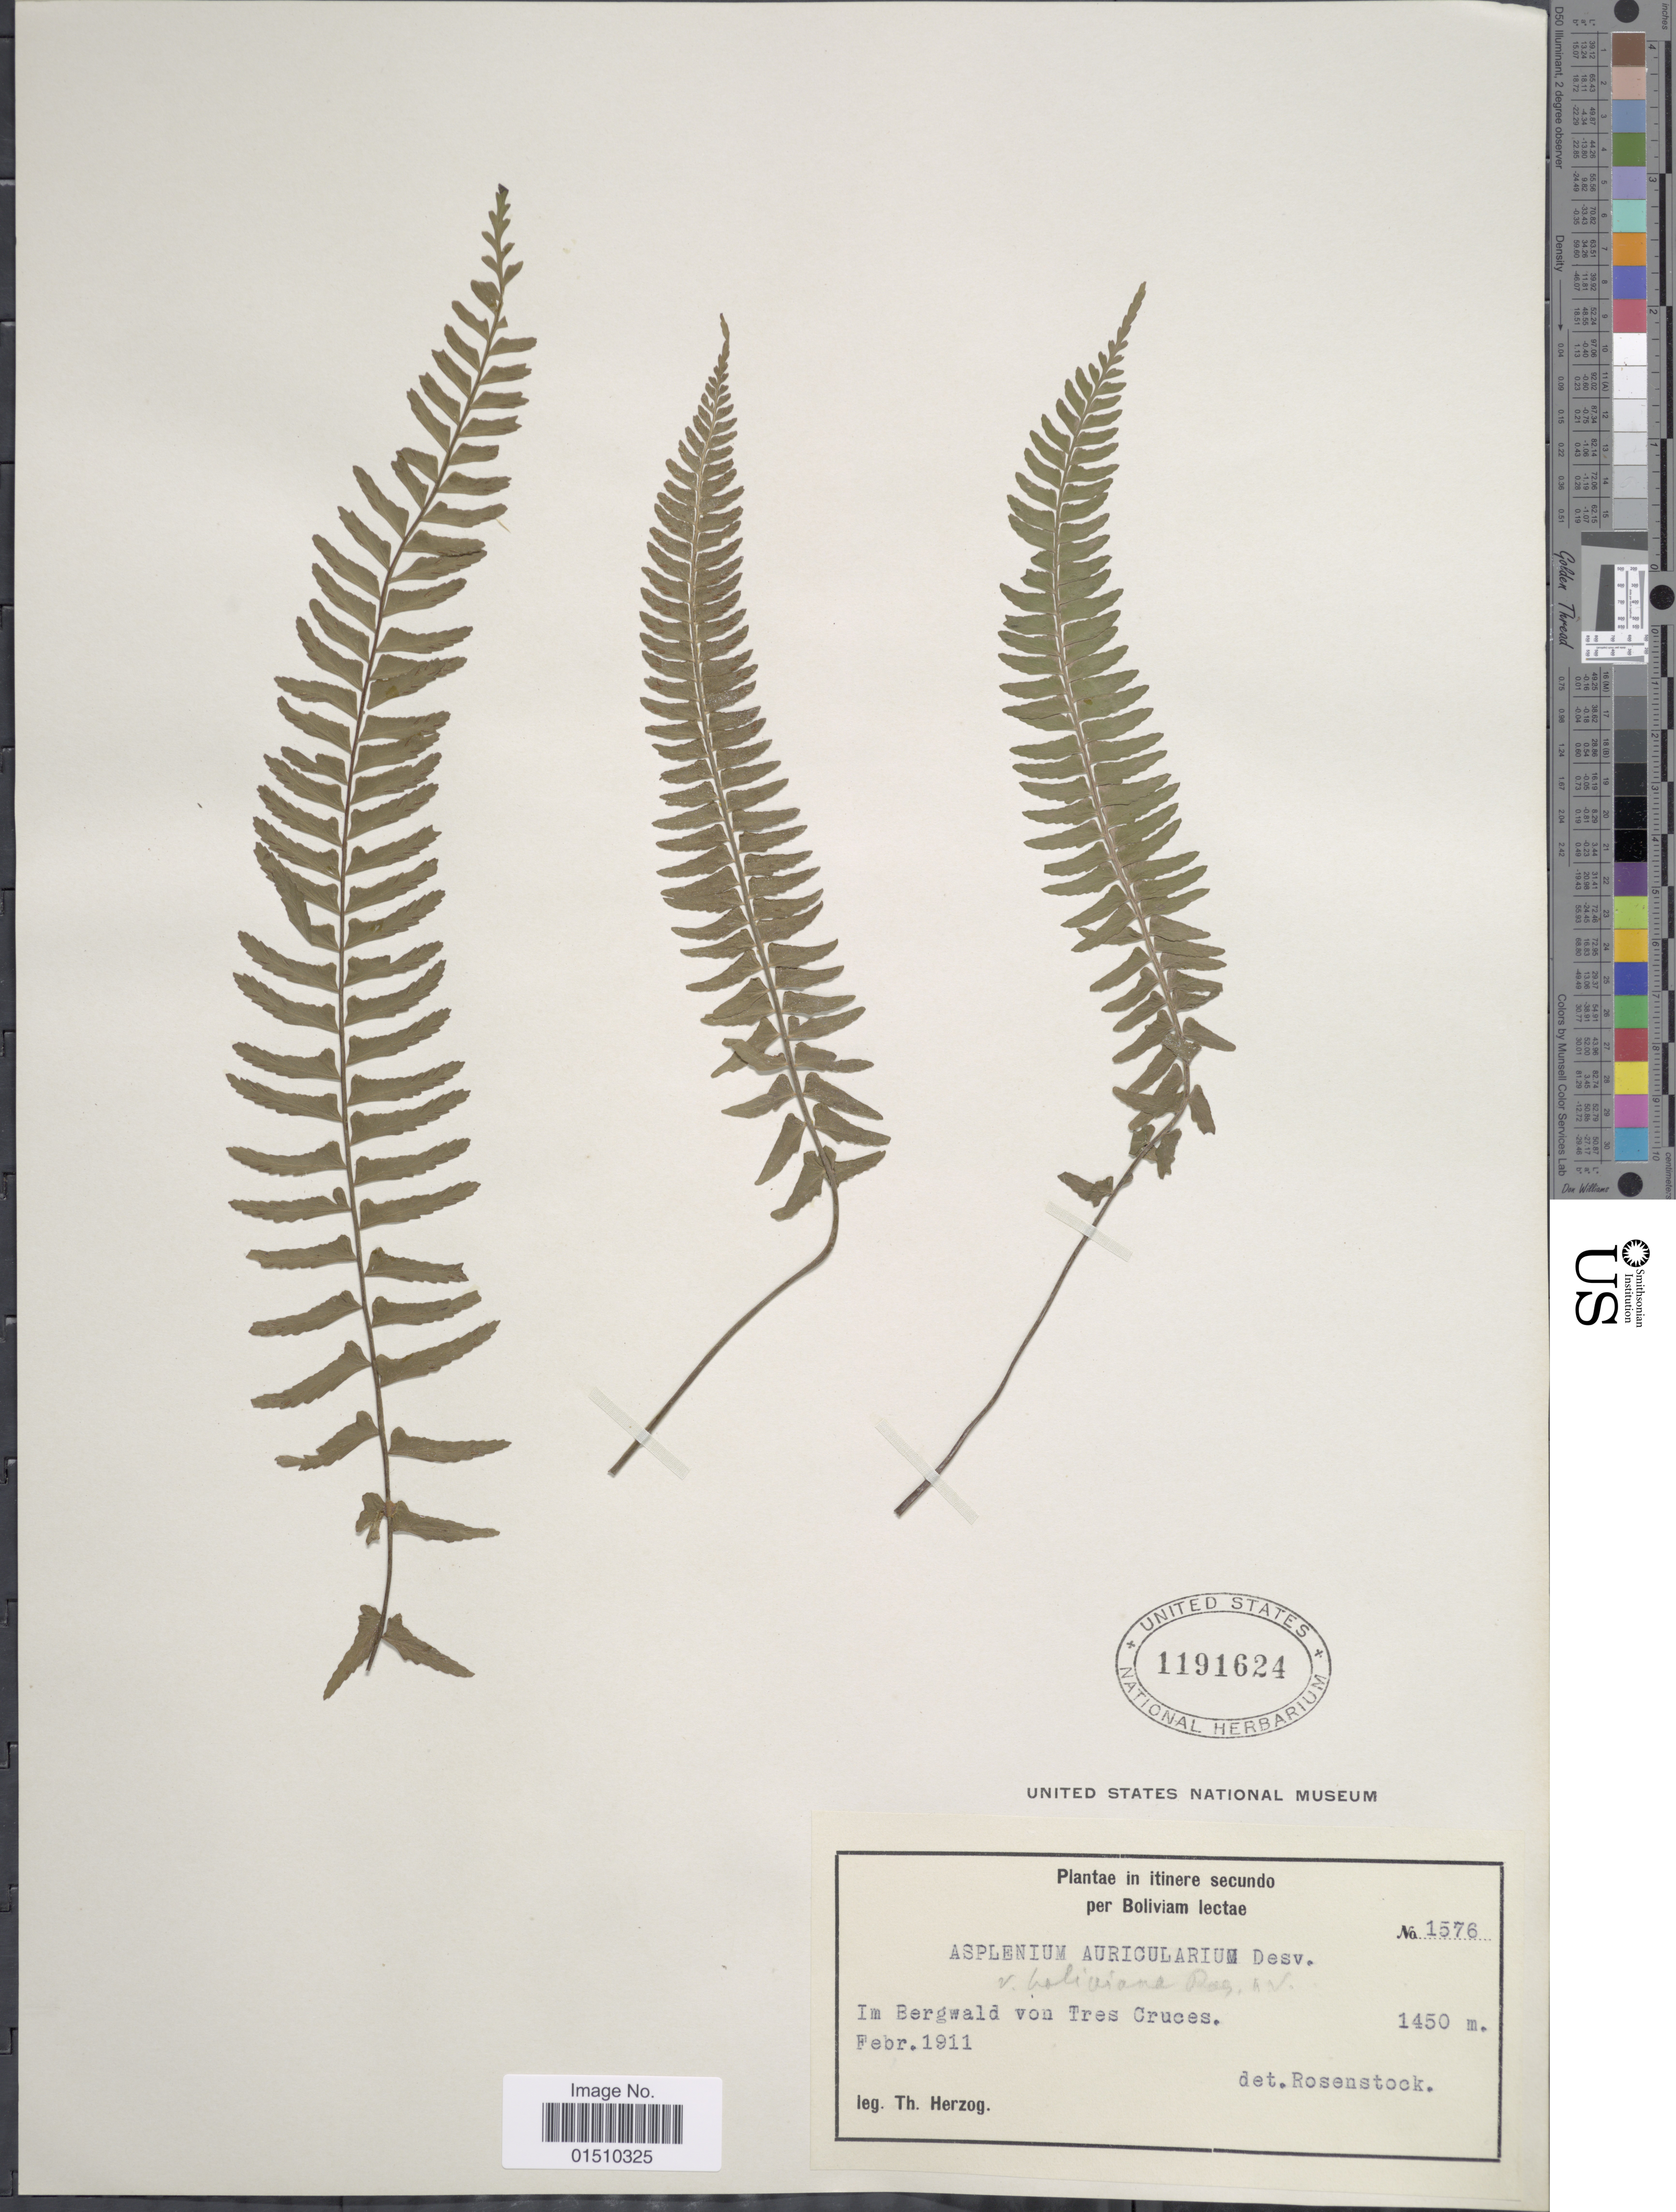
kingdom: Plantae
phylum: Tracheophyta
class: Polypodiopsida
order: Polypodiales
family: Aspleniaceae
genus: Asplenium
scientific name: Asplenium bangii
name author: Hieron.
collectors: T. K. J. Herzog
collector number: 1576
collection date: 1911-02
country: Bolivia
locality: Boliviam, Im Bergwald von Tres Cruces.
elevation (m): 1450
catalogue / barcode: US 1191624